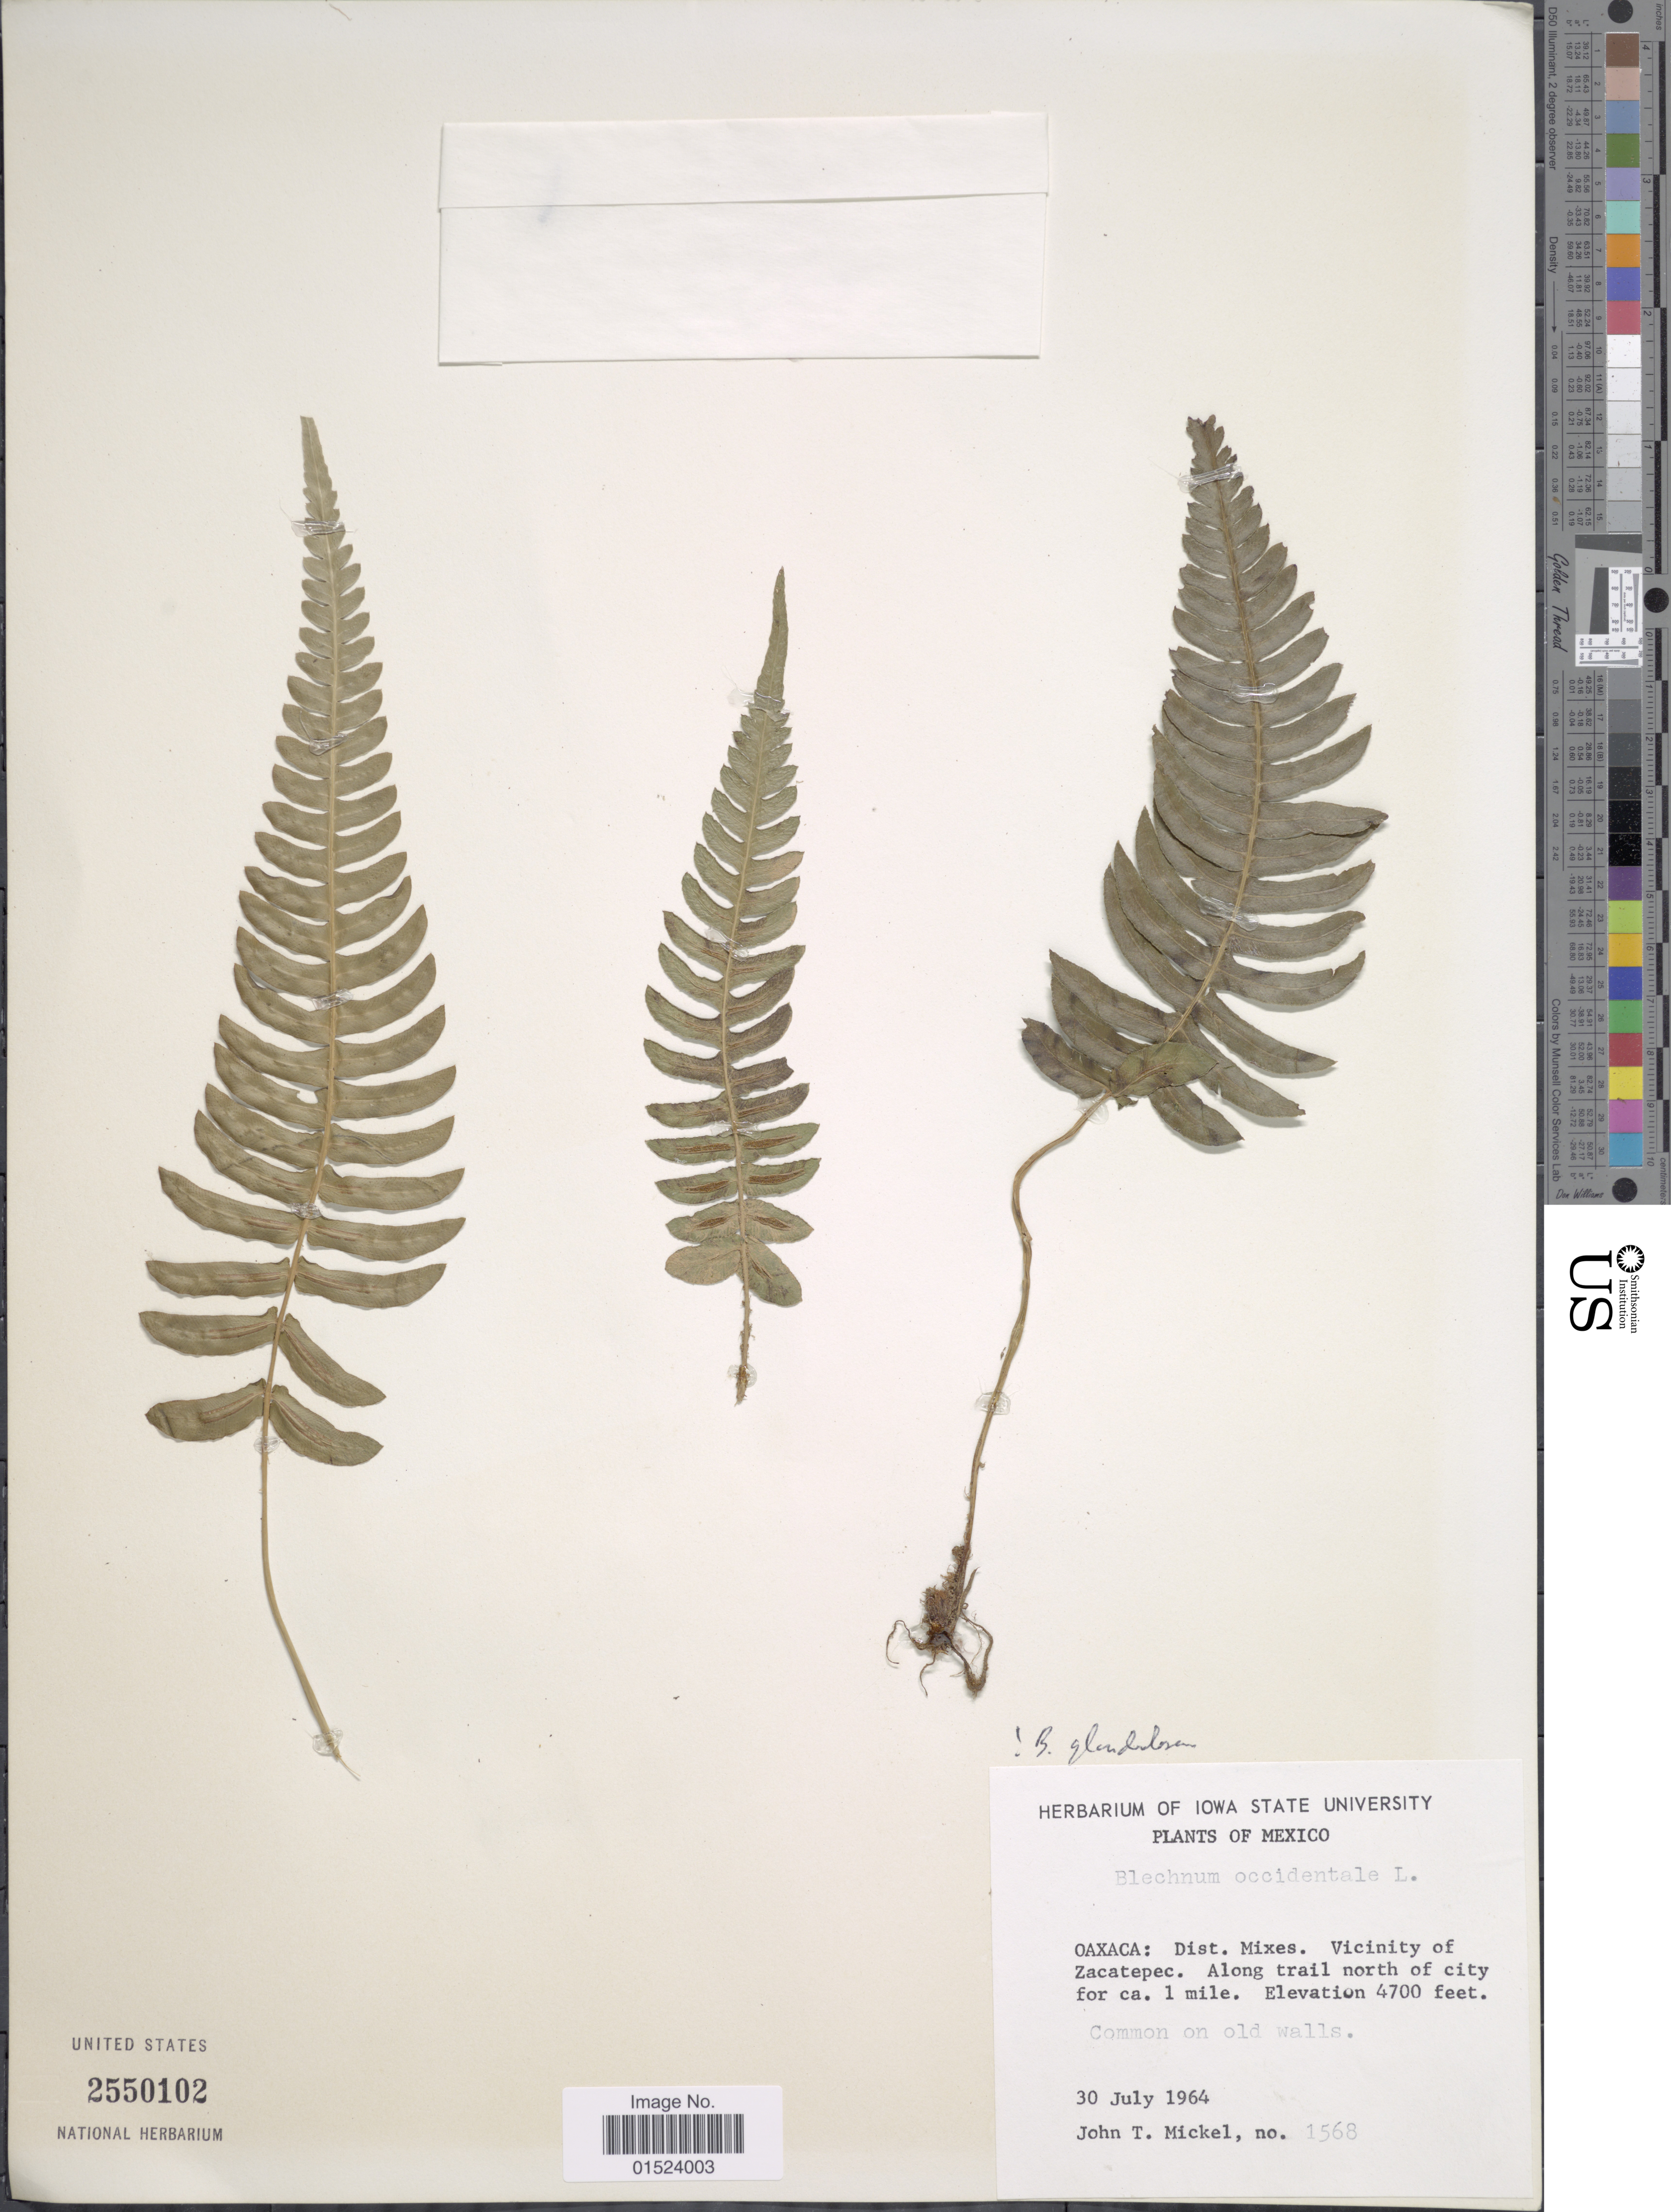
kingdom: Plantae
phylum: Tracheophyta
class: Polypodiopsida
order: Polypodiales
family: Blechnaceae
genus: Blechnum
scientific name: Blechnum glandulosum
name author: Link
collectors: J. T. Mickel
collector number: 1568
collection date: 1964-07-30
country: Mexico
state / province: Oaxaca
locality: Dist. Mixes. Vicinity of Zacatapec. Along trail north of city for ca. 1 mile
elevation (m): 1433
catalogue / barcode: US 2550102